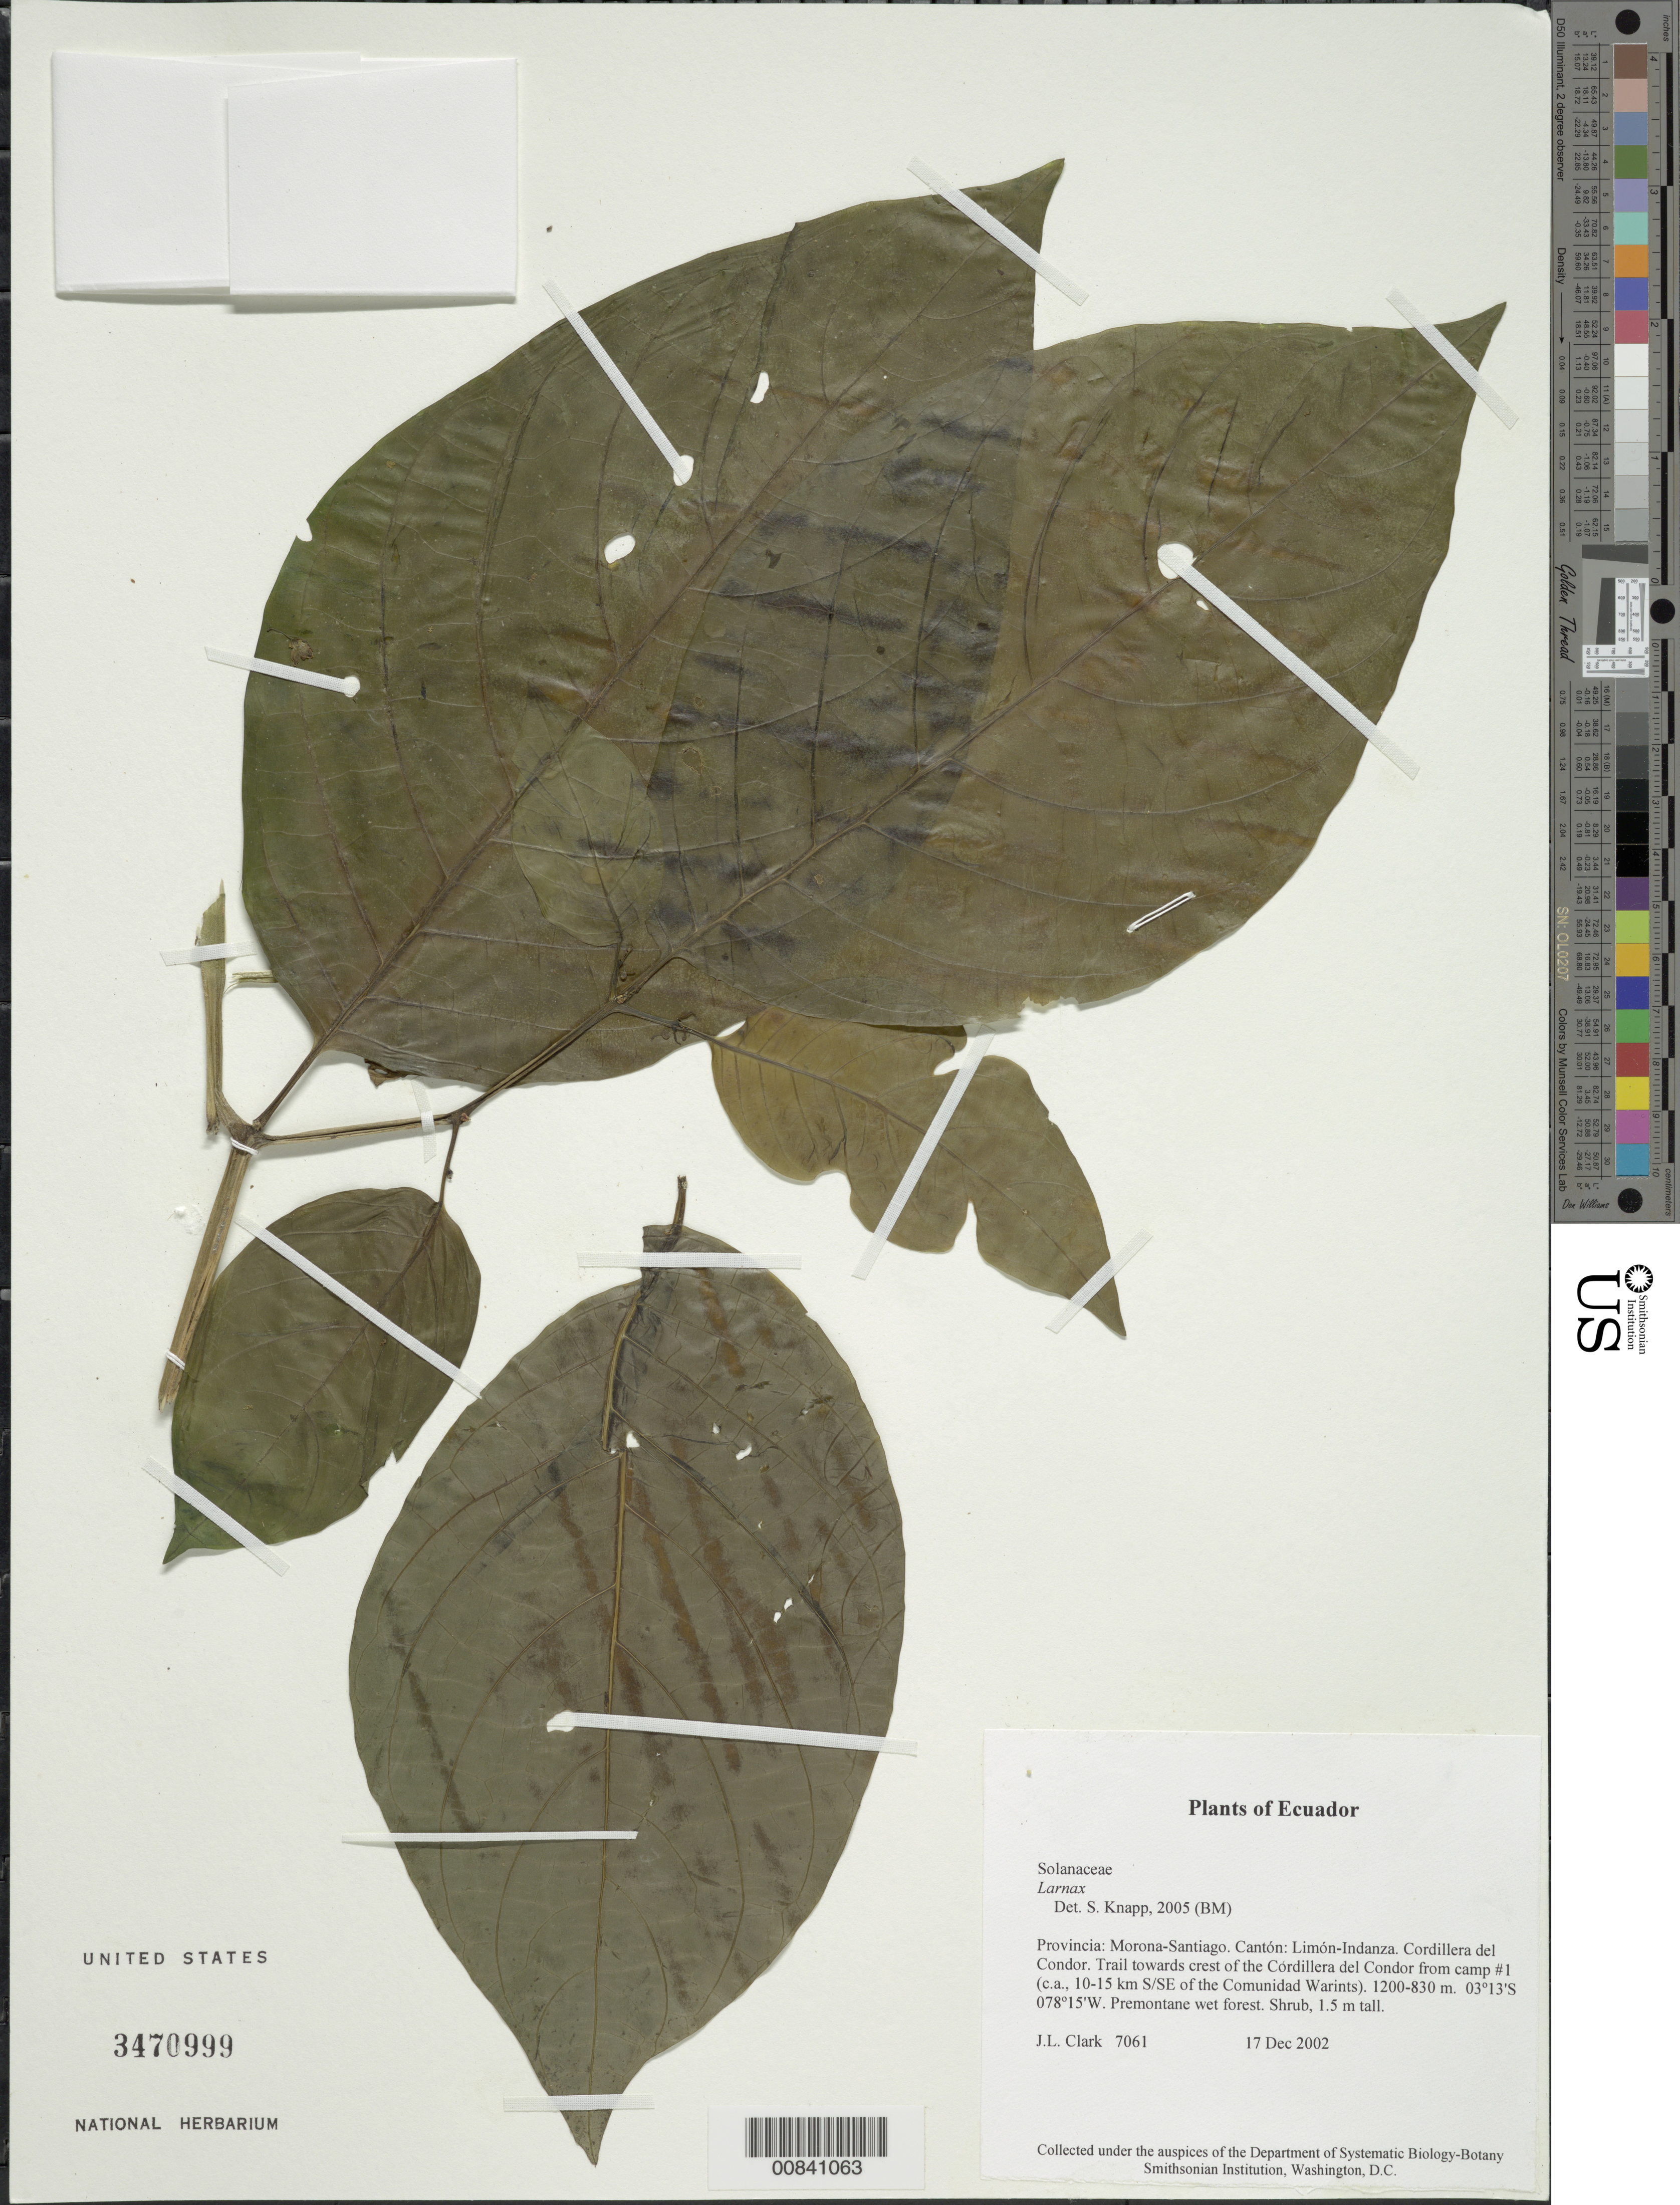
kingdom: Plantae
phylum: Tracheophyta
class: Magnoliopsida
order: Solanales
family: Solanaceae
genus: Larnax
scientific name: Larnax sp.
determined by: Knapp, S. D.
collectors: J. L. Clark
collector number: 07061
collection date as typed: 17 Dec 2002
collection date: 2002-12-17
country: Ecuador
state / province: Morona-Santiago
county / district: Limón-Indanza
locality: Cordillera del Condor. Trail towards crest of the Cordillera del Condor from camp #1 (c.a., 10-15 km S/SE of the Comunidad Warints).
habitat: Premontane wet forest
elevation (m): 1200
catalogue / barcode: US 3470999